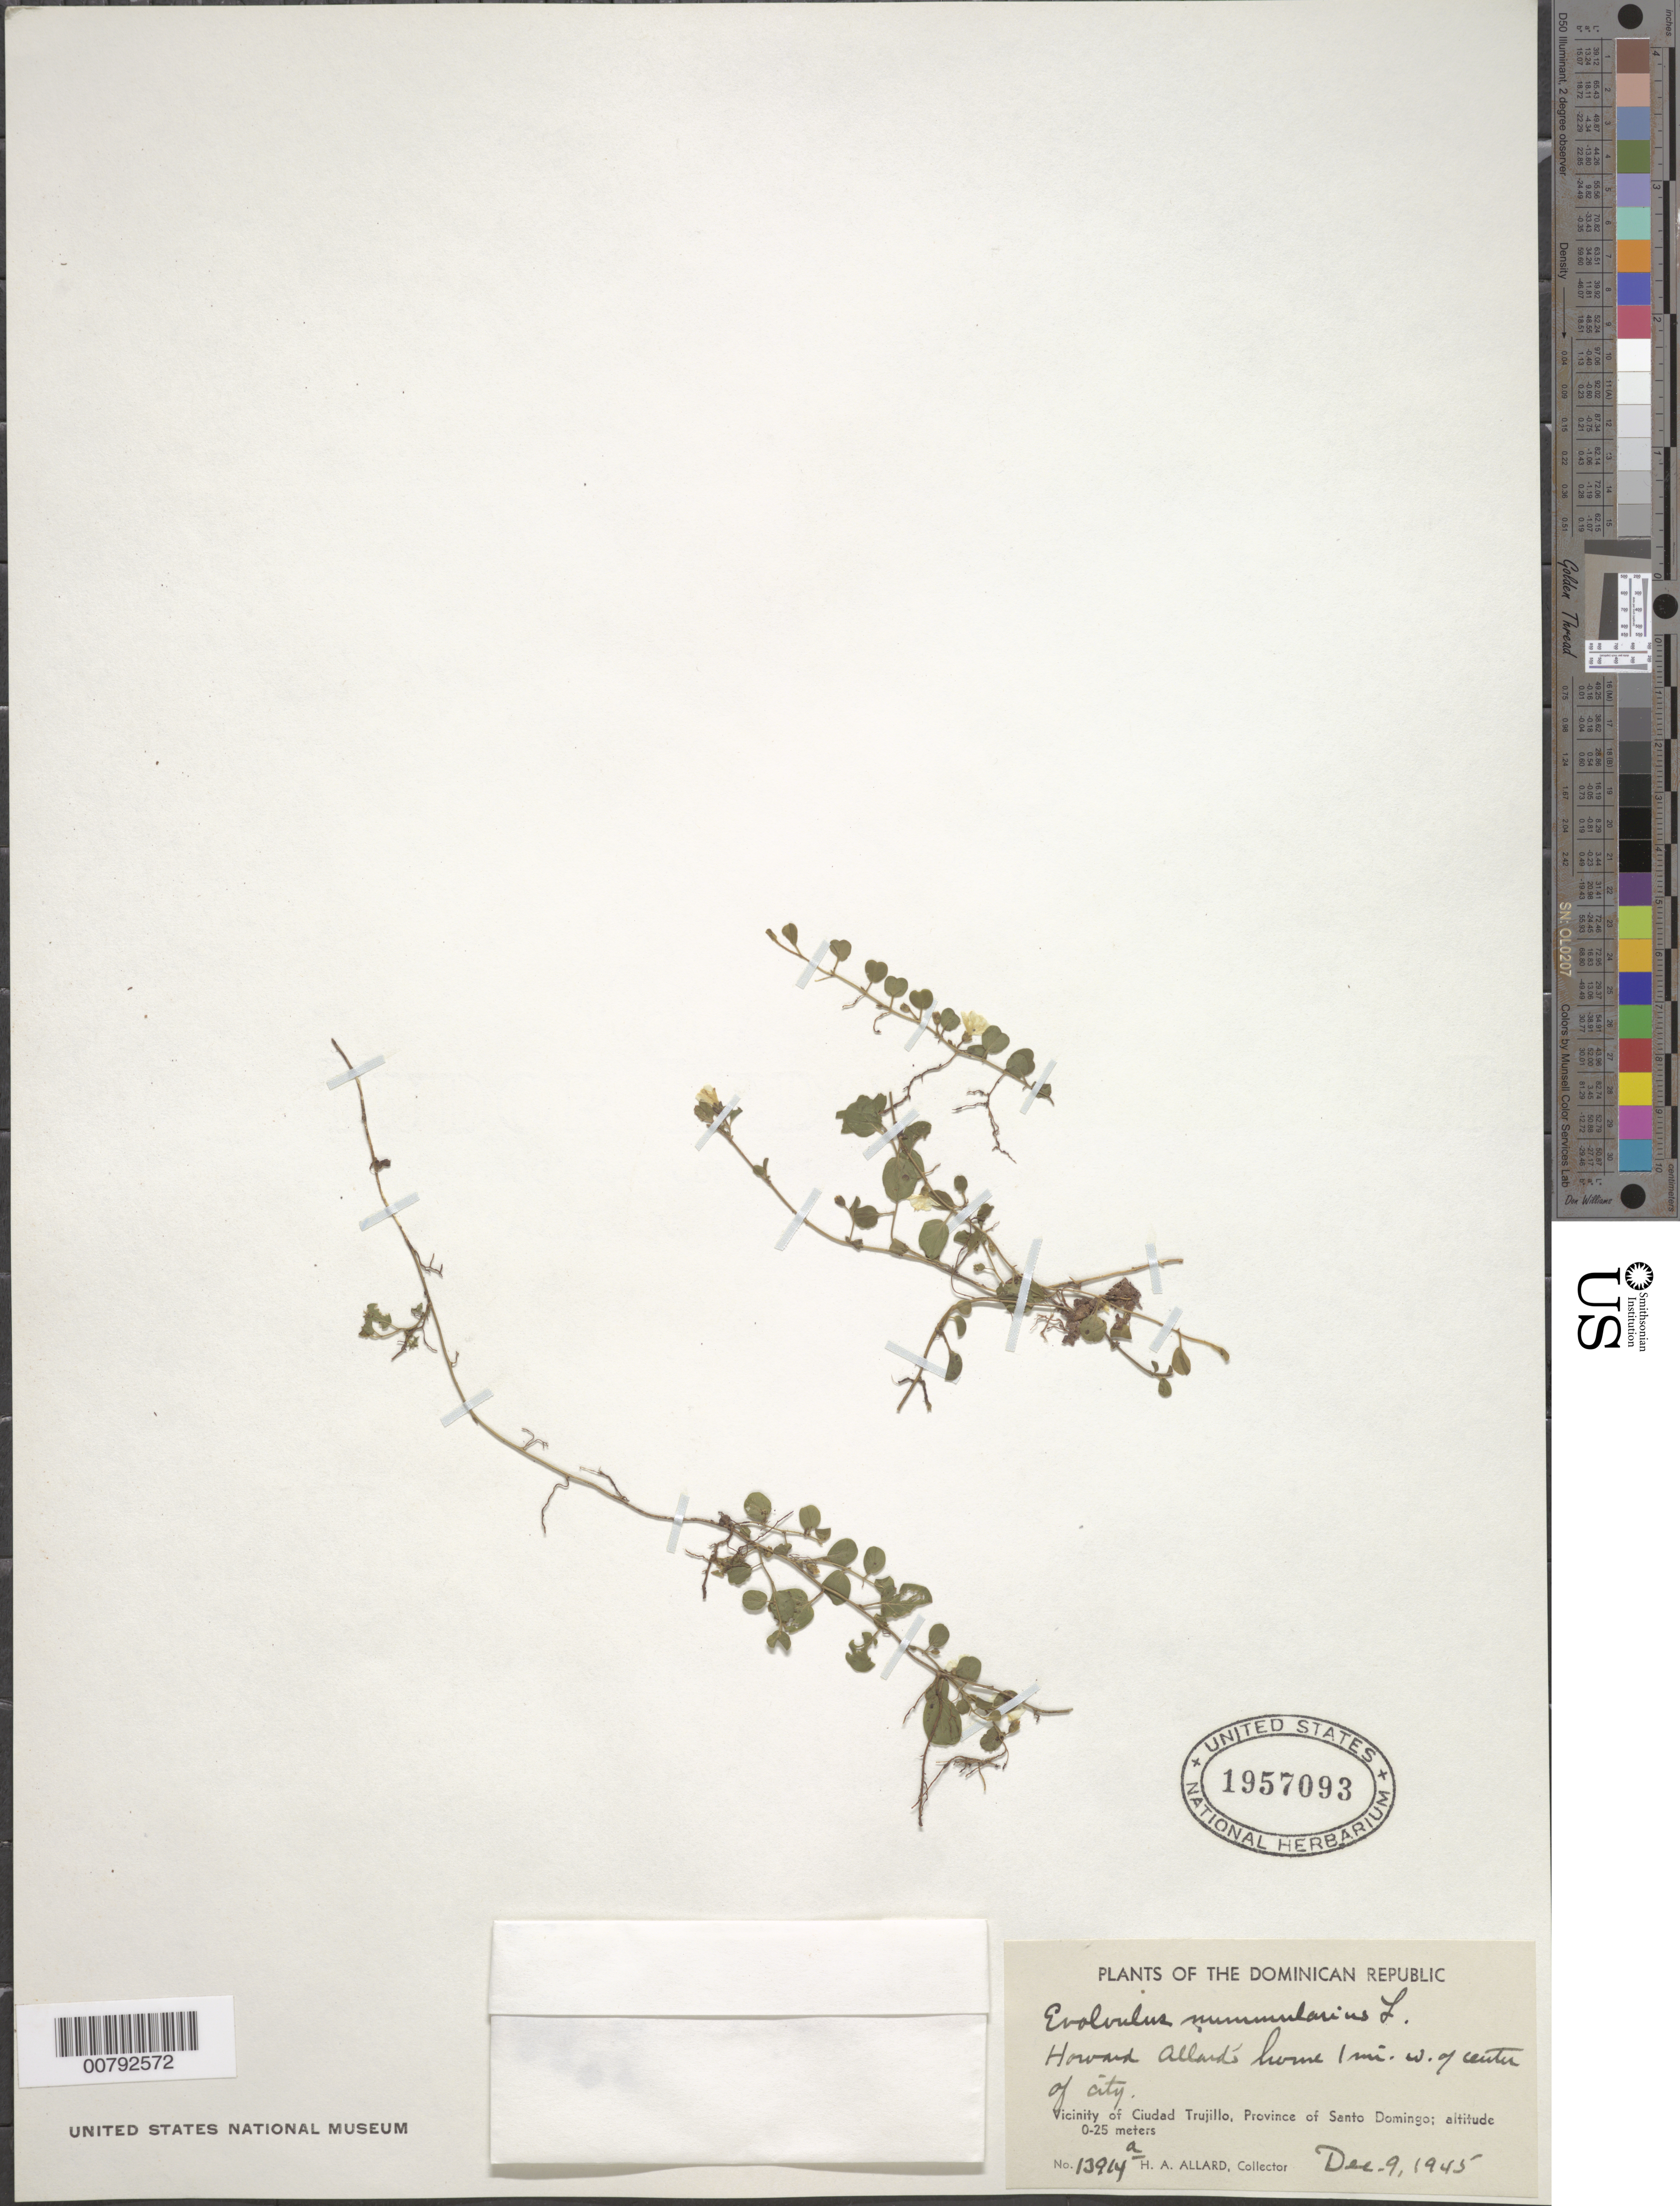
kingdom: Plantae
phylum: Tracheophyta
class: Magnoliopsida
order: Solanales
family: Convolvulaceae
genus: Evolvulus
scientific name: Evolvulus nummularius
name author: (L.) L.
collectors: H. A. Allard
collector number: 13914a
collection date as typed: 09 Dec 1945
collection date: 1945-12-09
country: Dominican Republic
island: Hispaniola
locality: Province of Santo Domingo, vicinity of Ciudad Trujillo, Howard Allard's home, 1 mile W of center of city.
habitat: center of city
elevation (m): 0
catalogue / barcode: US 1957093